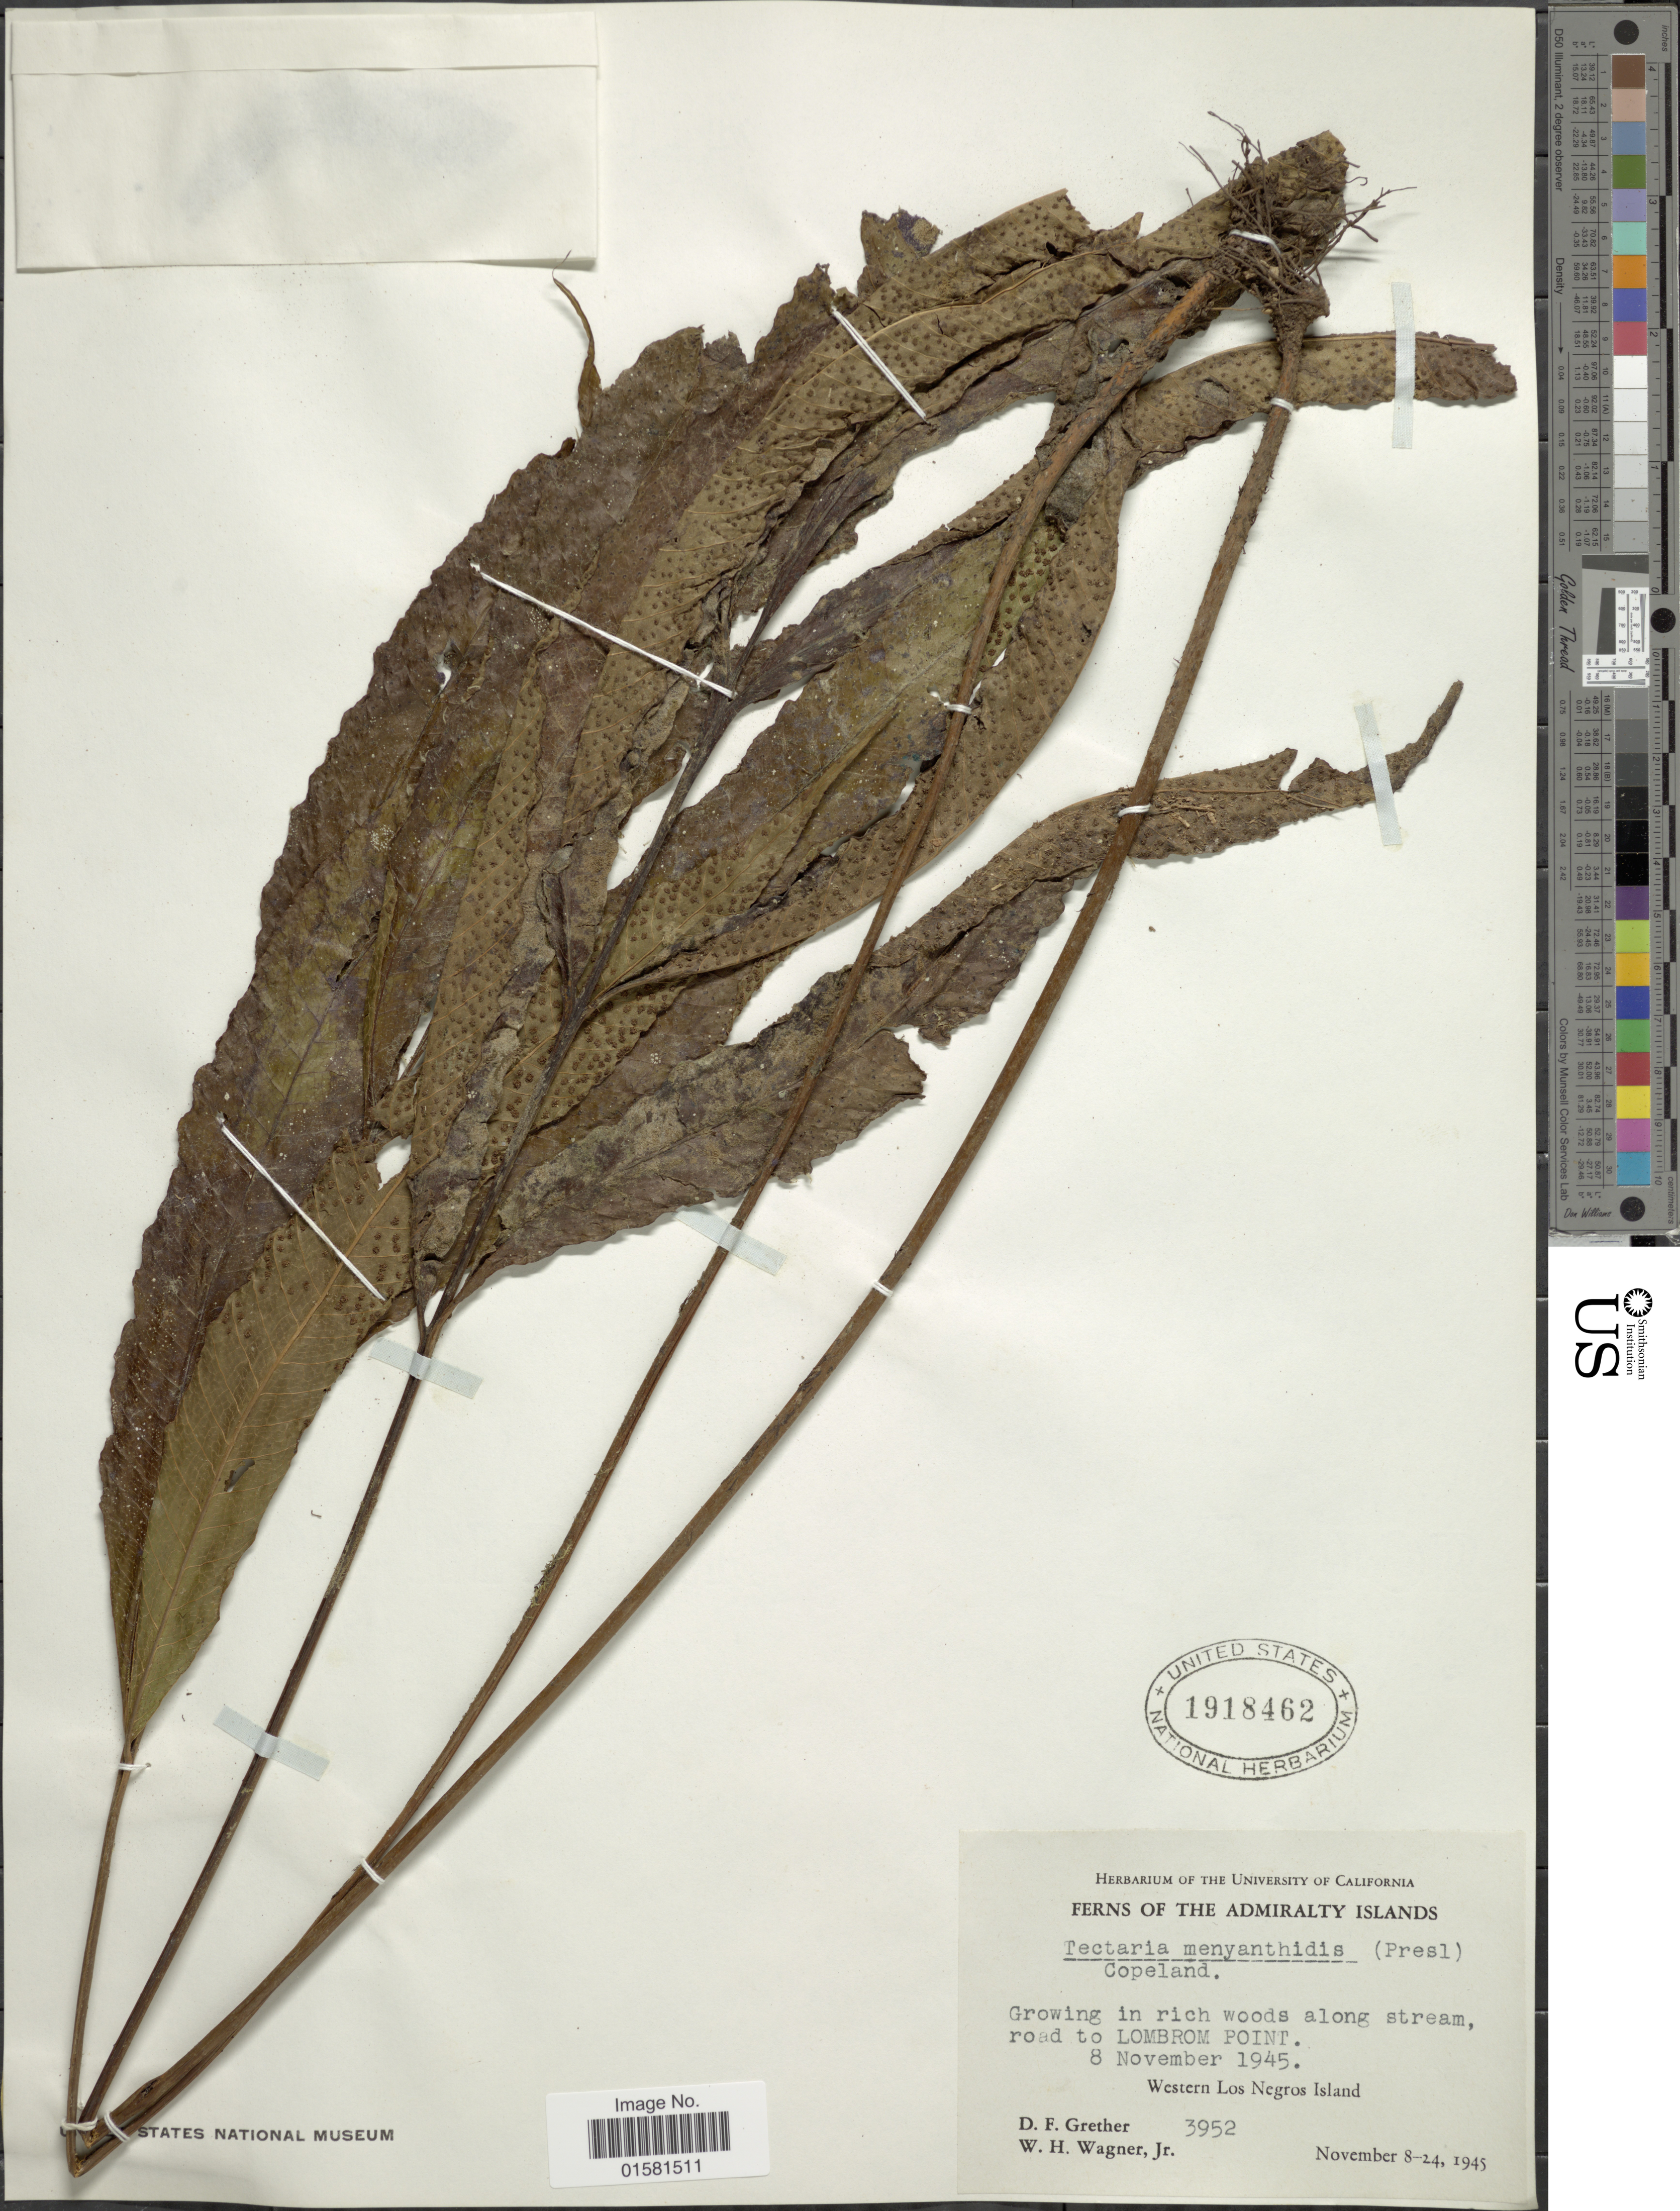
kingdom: Plantae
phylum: Tracheophyta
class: Polypodiopsida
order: Polypodiales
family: Tectariaceae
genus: Tectaria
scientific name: Tectaria menyanthidis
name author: (C. Presl) Copel.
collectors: D. F. Grether & W. H. Wagner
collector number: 3952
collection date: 1945-11-08/1945-11-24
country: Papua New Guinea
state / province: Manus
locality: Admiralty Islands, Western Los Negros Island, road to Lombrom Point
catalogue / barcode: US 1918462